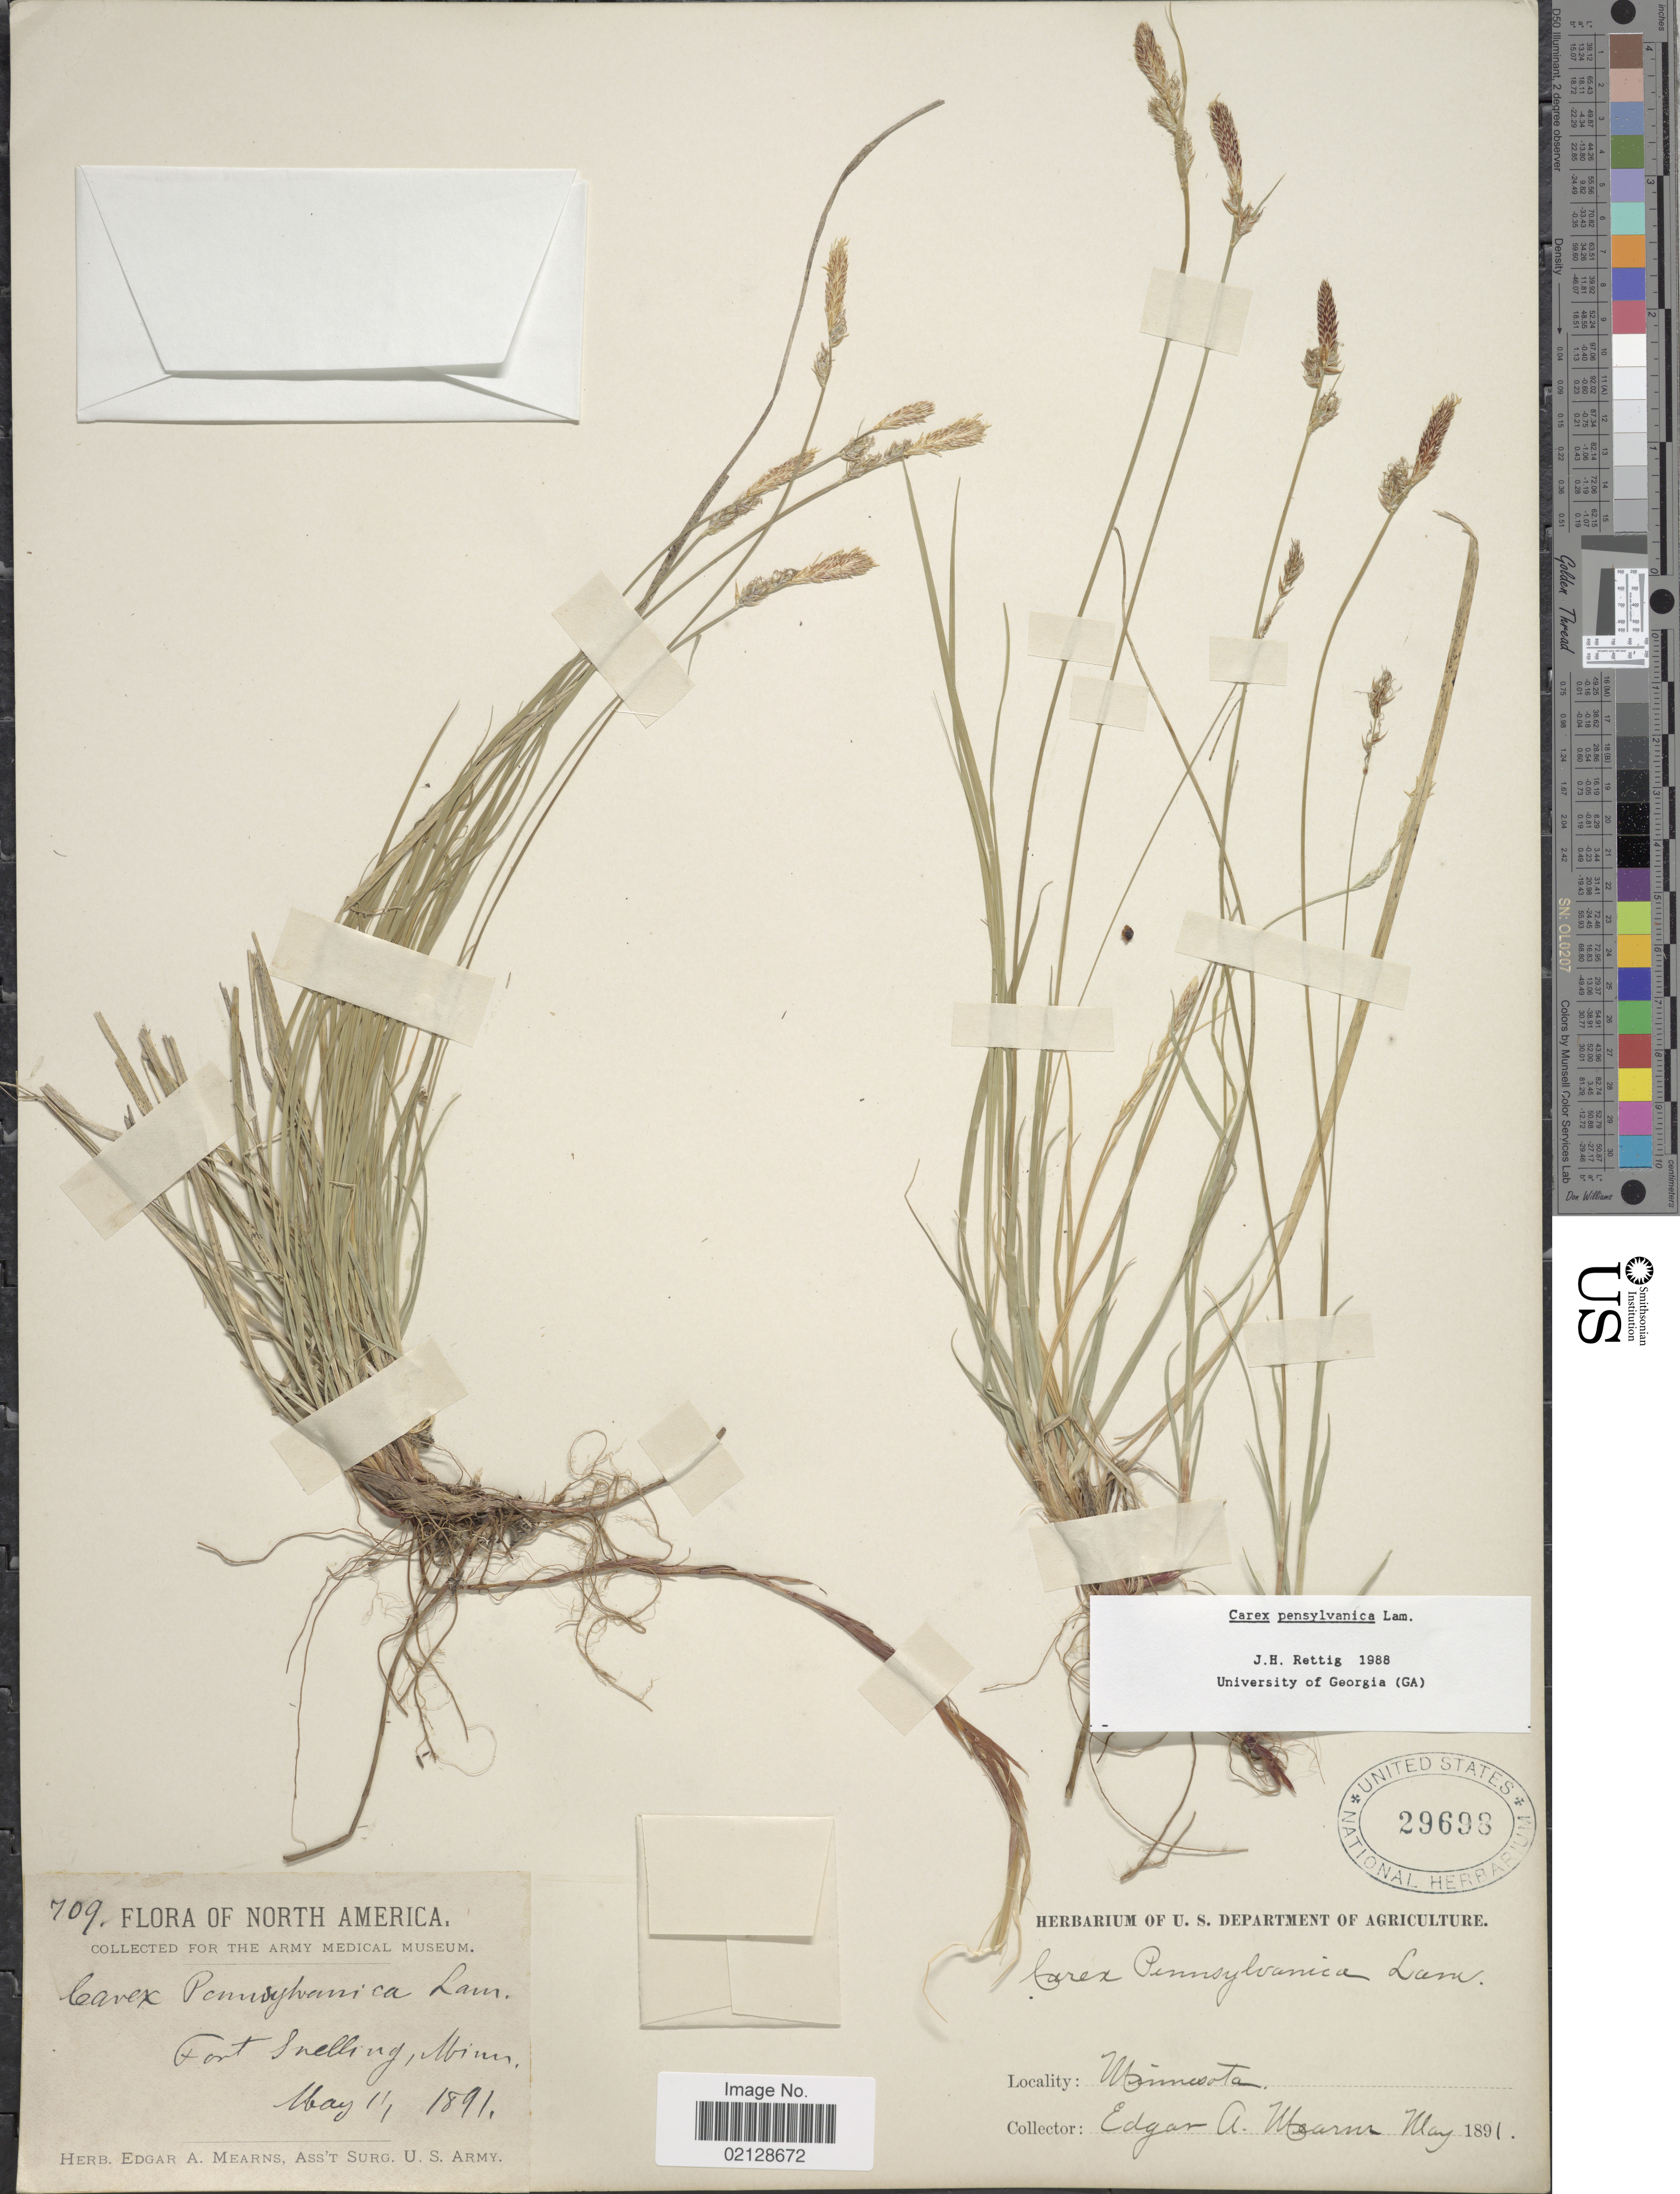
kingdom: Plantae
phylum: Tracheophyta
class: Liliopsida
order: Poales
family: Cyperaceae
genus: Carex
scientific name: Carex pensylvanica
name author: Lam.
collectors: E. A. Mearns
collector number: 709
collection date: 1891-05-01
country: United States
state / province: Minnesota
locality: Fort Snelling, Minn.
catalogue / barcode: US 29698